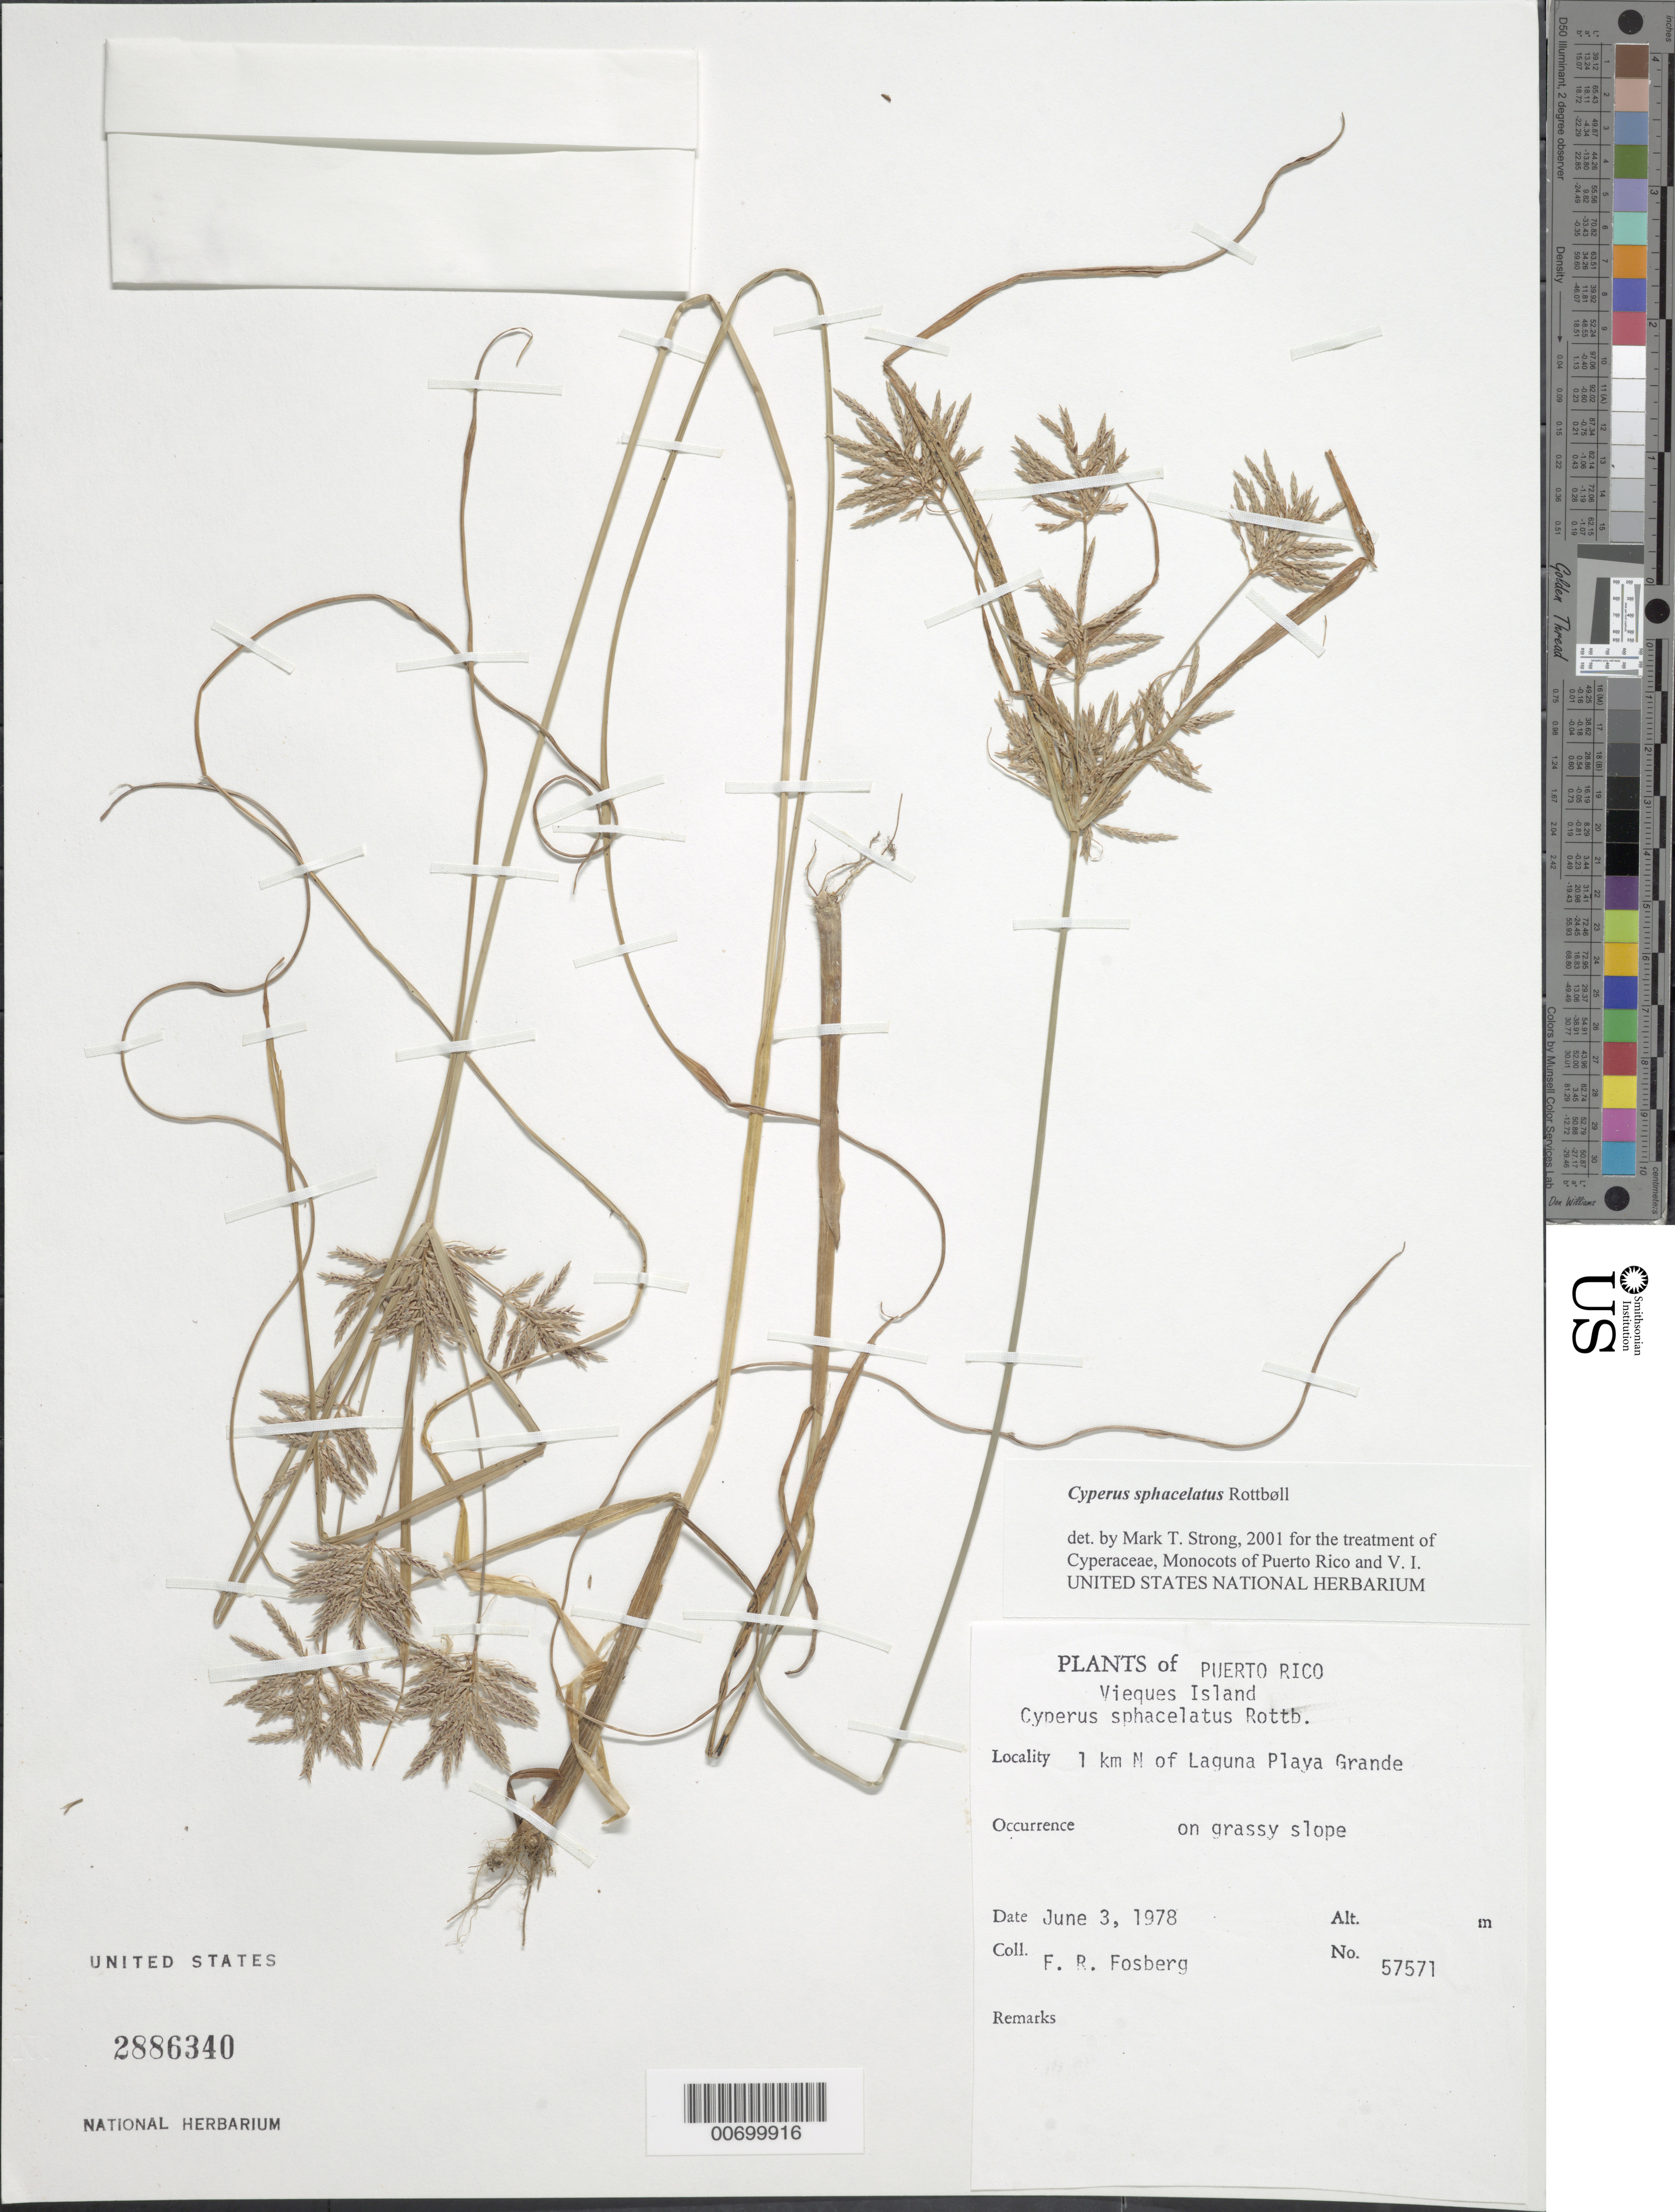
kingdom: Plantae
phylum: Tracheophyta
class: Liliopsida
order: Poales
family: Cyperaceae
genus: Cyperus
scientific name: Cyperus sphacelatus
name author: Rottb.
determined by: Strong, M. T., (US), Smithsonian Institution - National Museum of Natural History (UNITED STATES)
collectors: F. R. Fosberg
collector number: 57571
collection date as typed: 03 Jun 1978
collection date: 1978-06-03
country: Puerto Rico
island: Vieques I.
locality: Vieques Island: 1 km N of Laguna Playa Grande.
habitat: On grassy slope.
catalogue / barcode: US 2886340